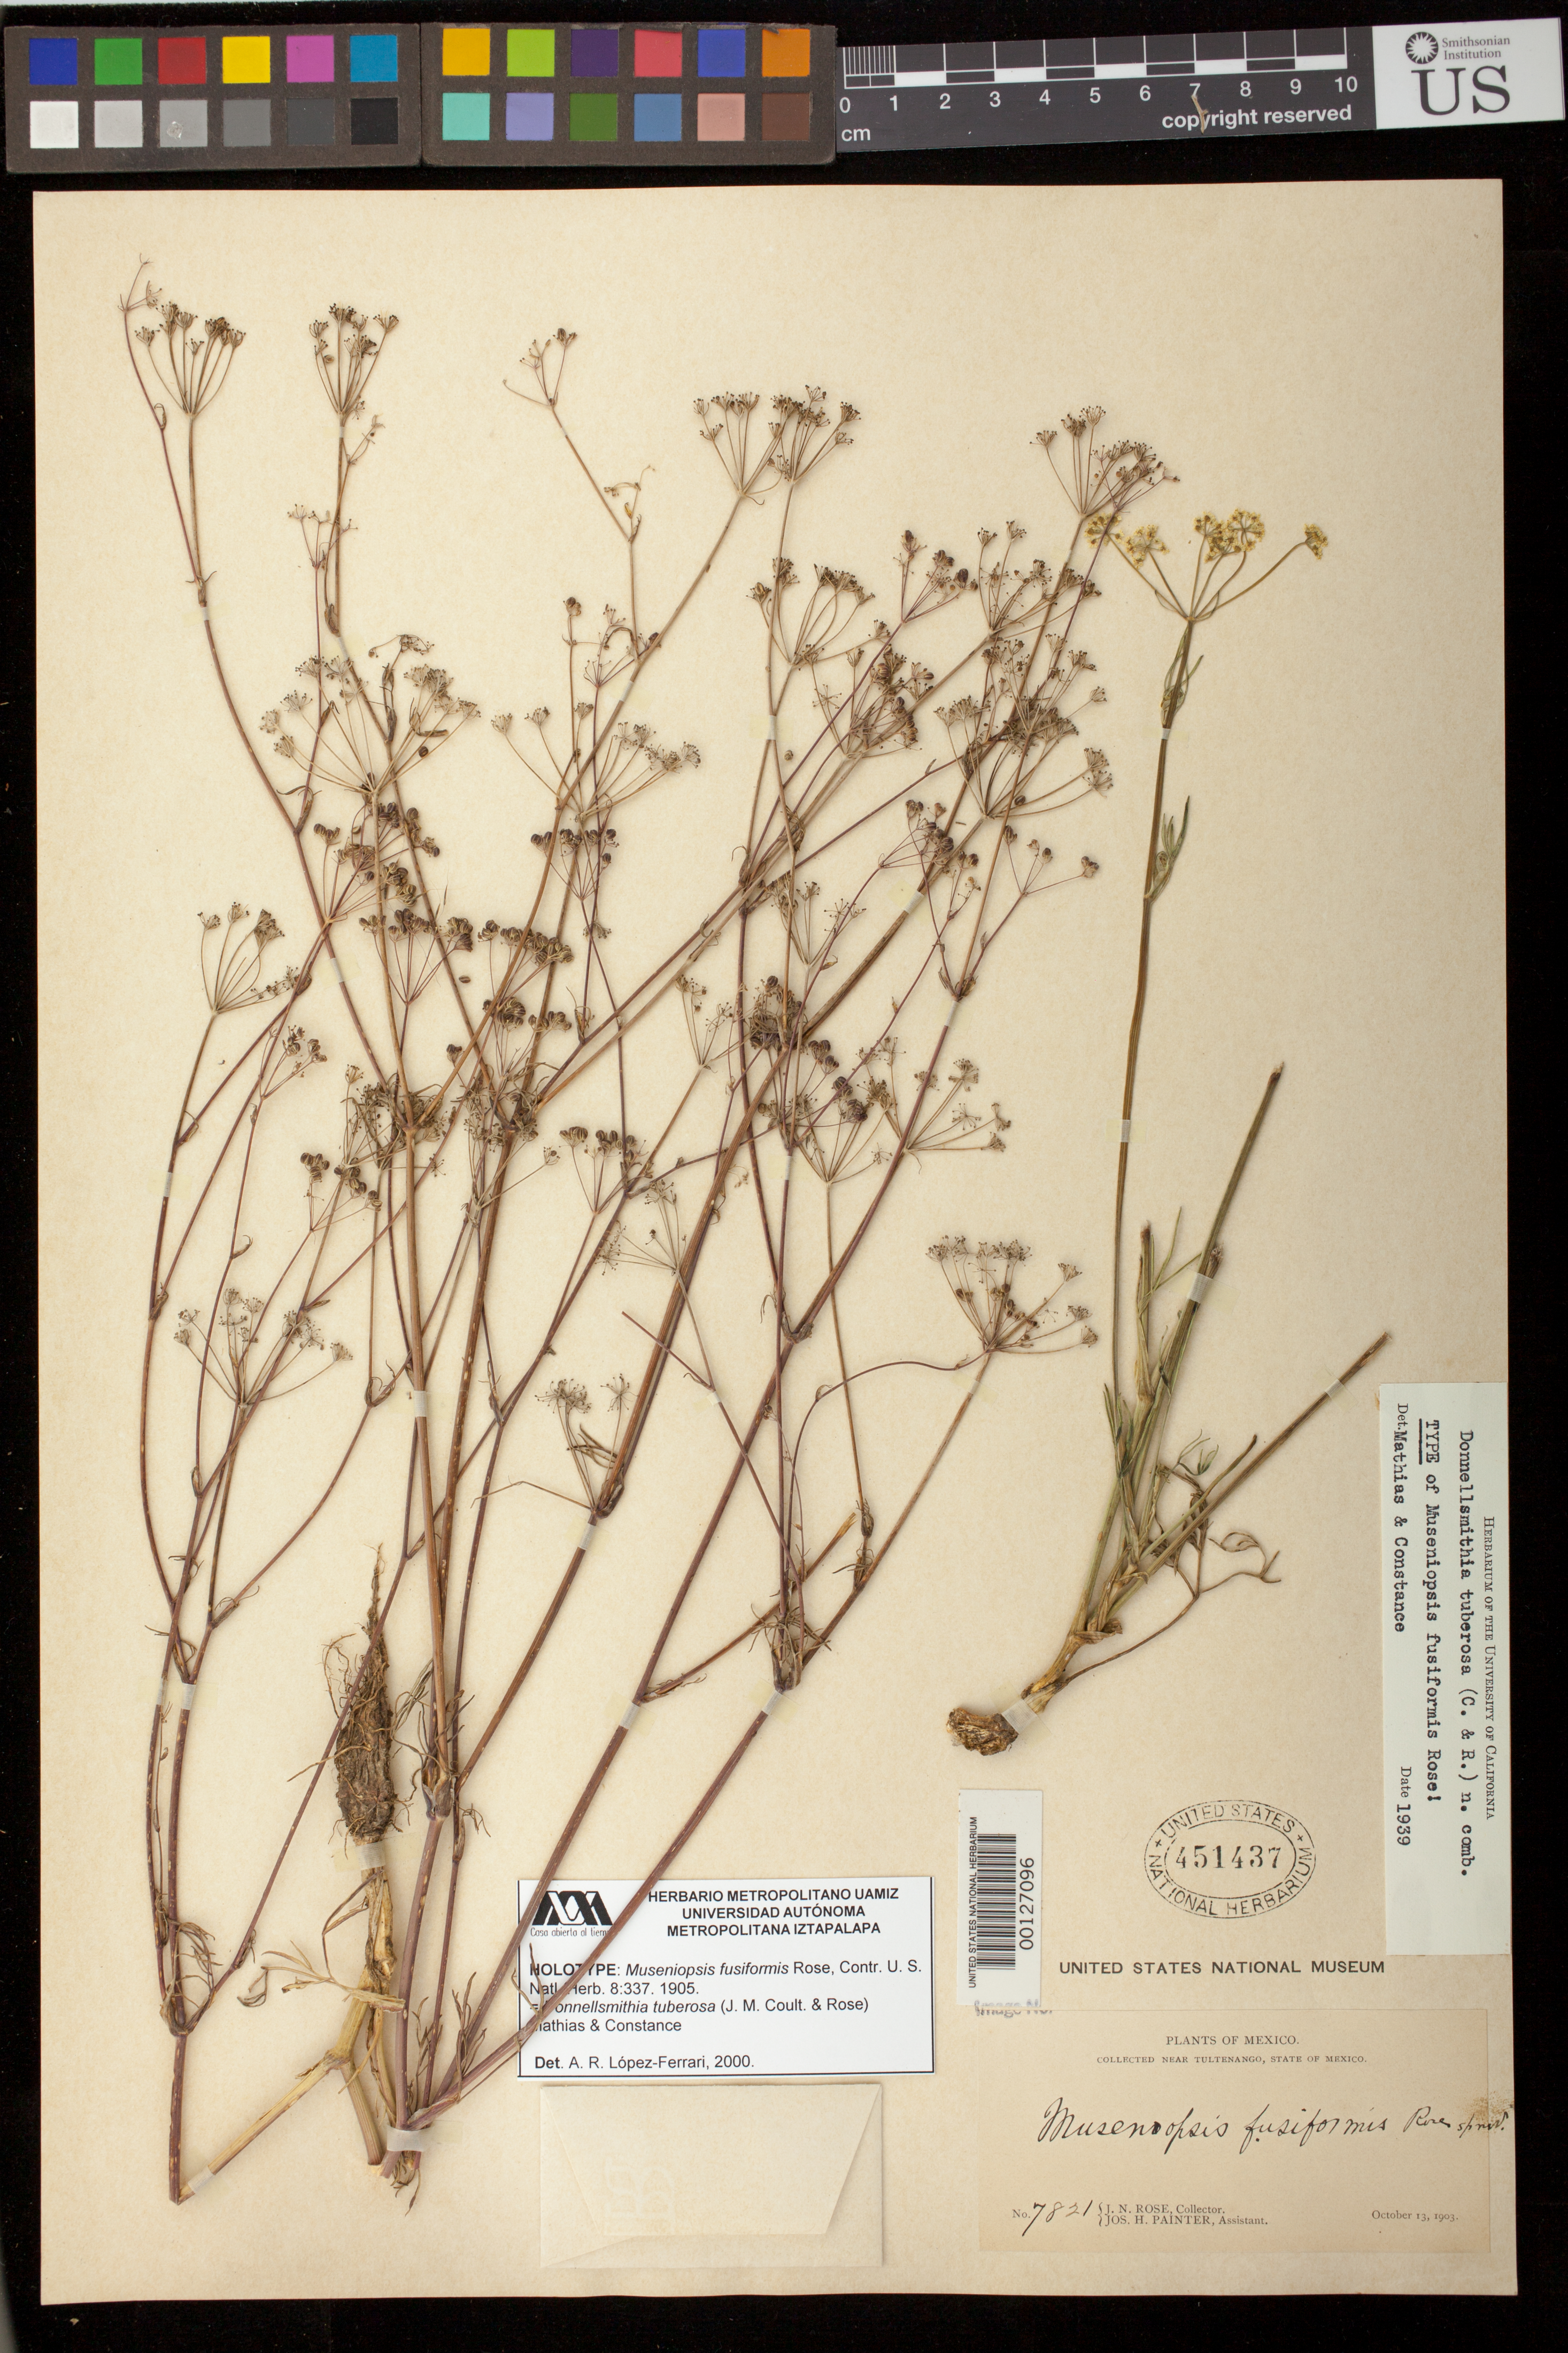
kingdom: Plantae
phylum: Tracheophyta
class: Magnoliopsida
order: Apiales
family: Apiaceae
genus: Museniopsis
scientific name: Museniopsis fusiformis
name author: Rose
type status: Holotype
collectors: J. N. Rose & J. H. Painter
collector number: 7821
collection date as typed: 13 Oct 1903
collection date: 1903-10-13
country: Mexico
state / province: México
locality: Near Tultenango [Canyon], state of Mexico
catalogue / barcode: US 451347